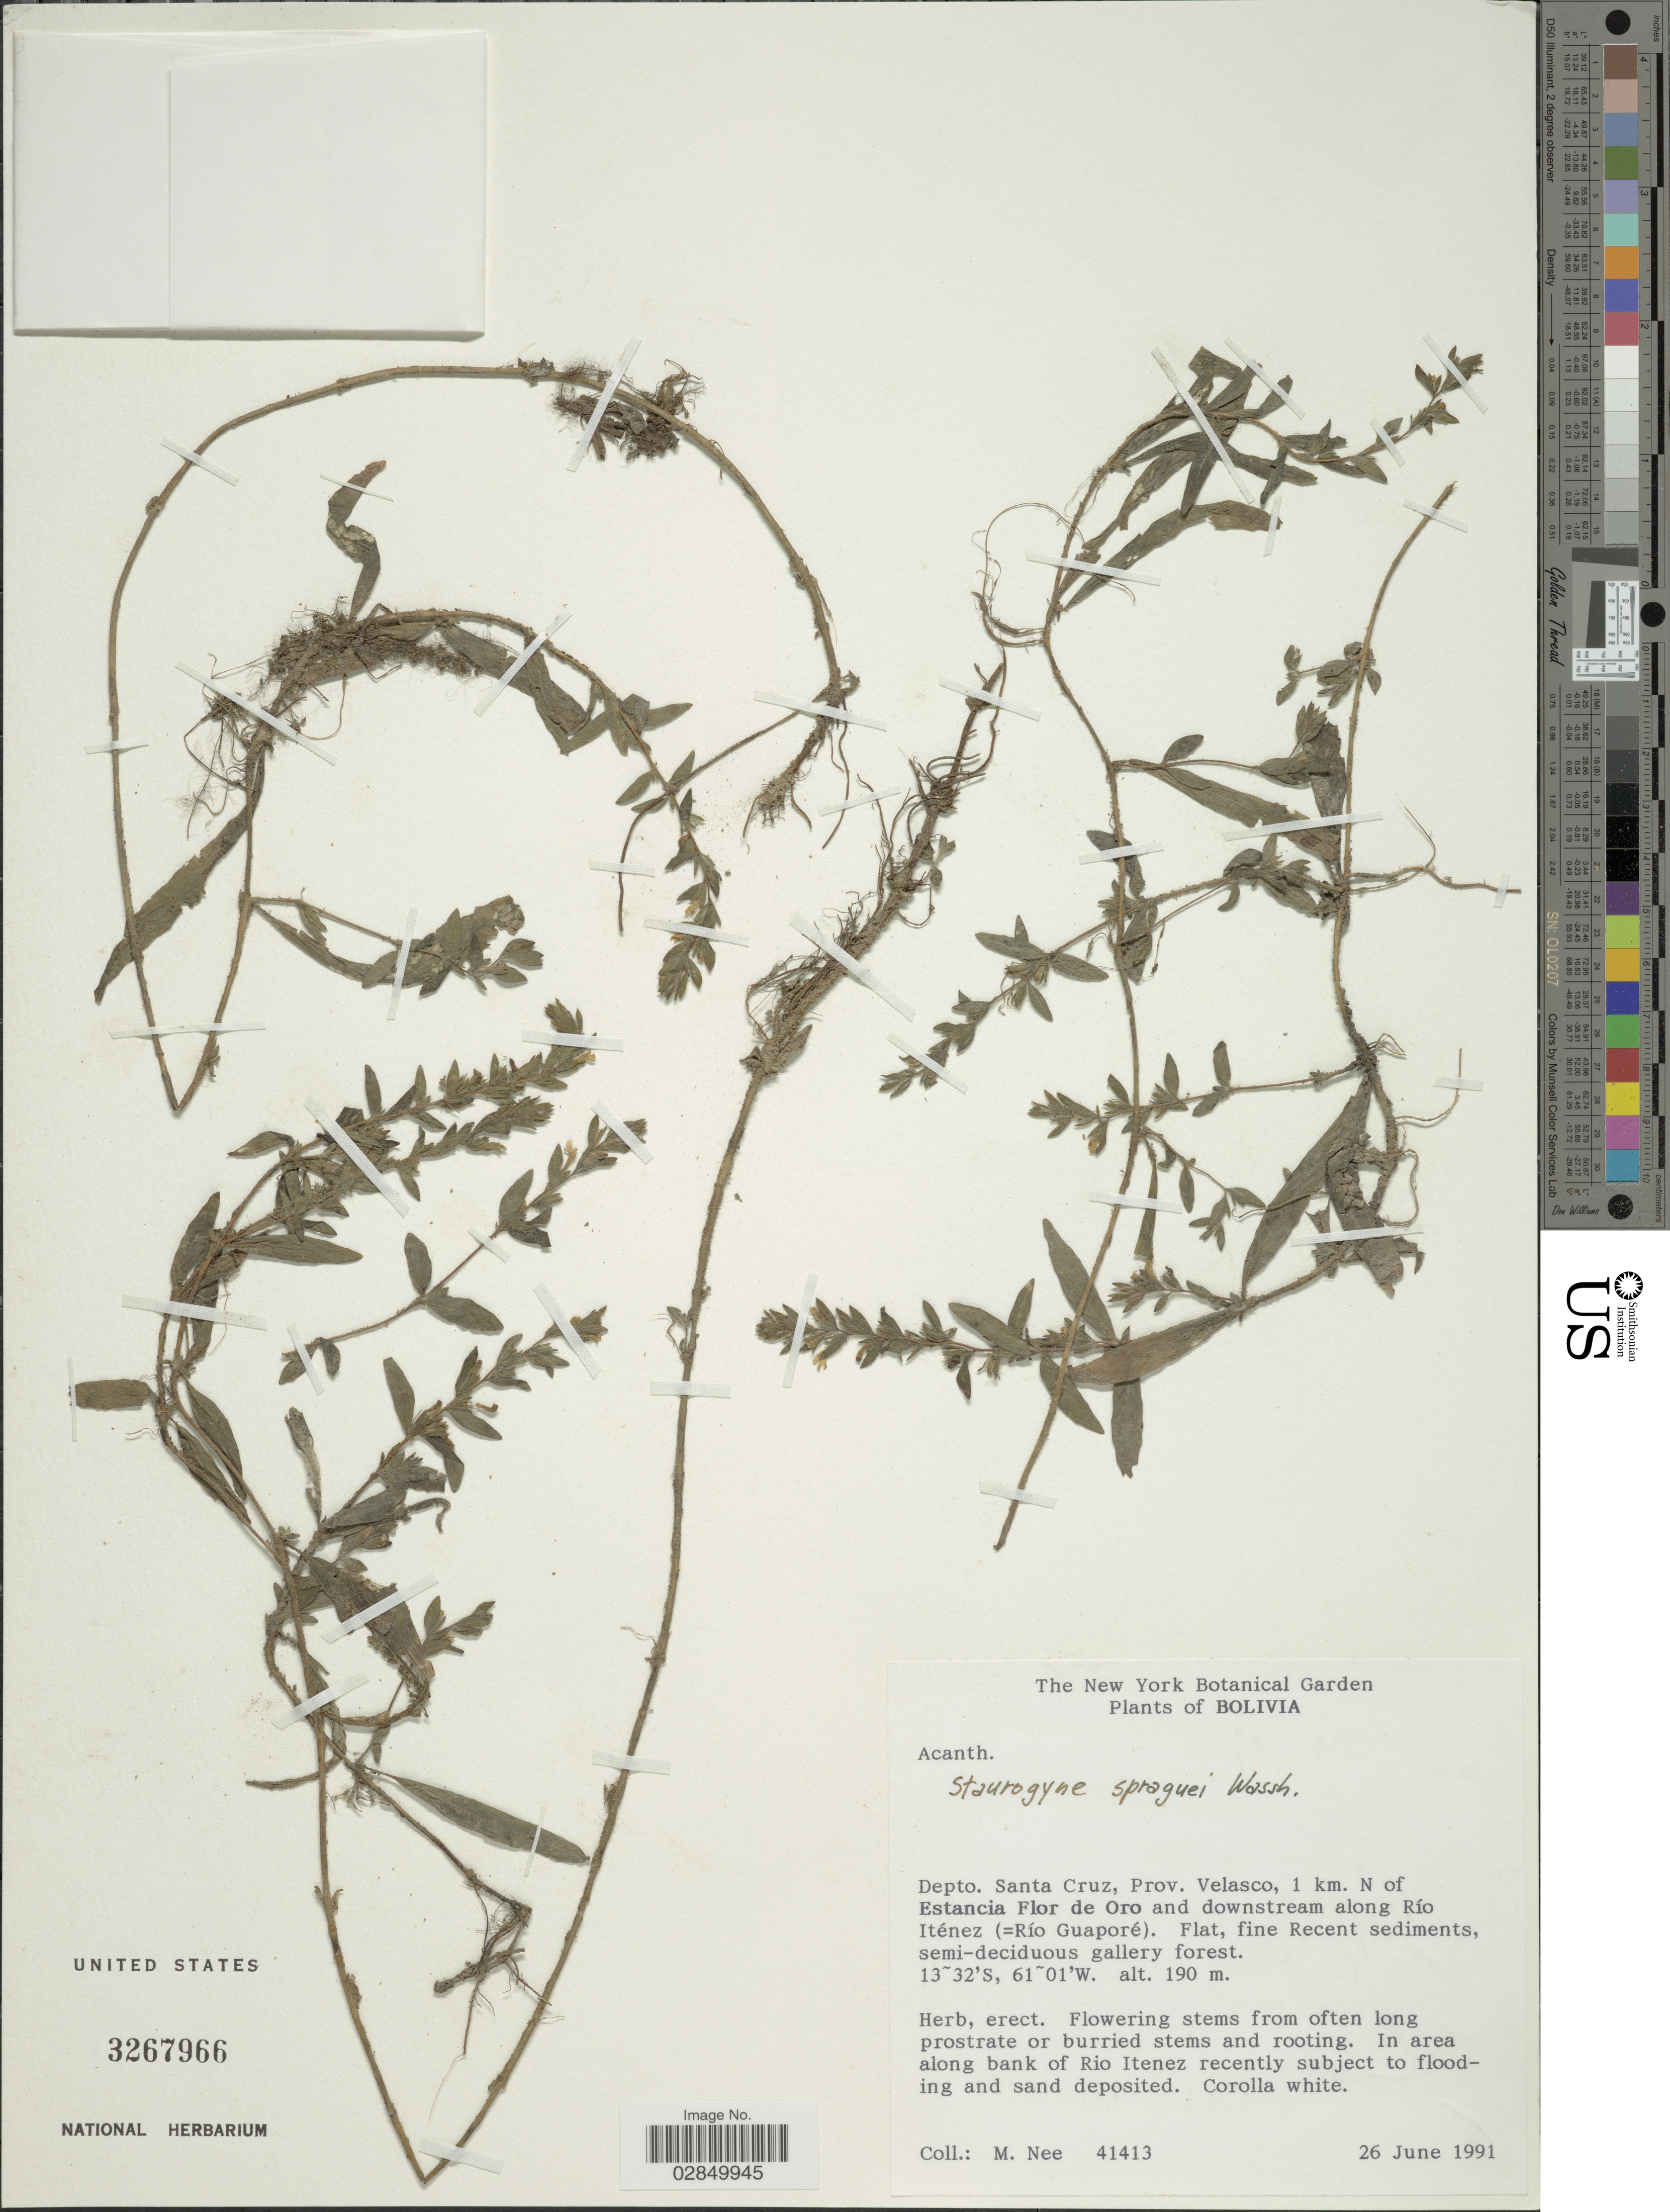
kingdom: Plantae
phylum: Tracheophyta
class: Magnoliopsida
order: Lamiales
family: Acanthaceae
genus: Staurogyne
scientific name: Staurogyne diantheroides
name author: Lindau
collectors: M. Nee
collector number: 41413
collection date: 1991-06-26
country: Bolivia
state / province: Santa Cruz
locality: Depto. Santa Cruz, Prov. Velasco, 1 km. N of Estancia Flor de Oro and downstream along Río Iténez (= Río Guaporé).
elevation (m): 190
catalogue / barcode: US 3267966